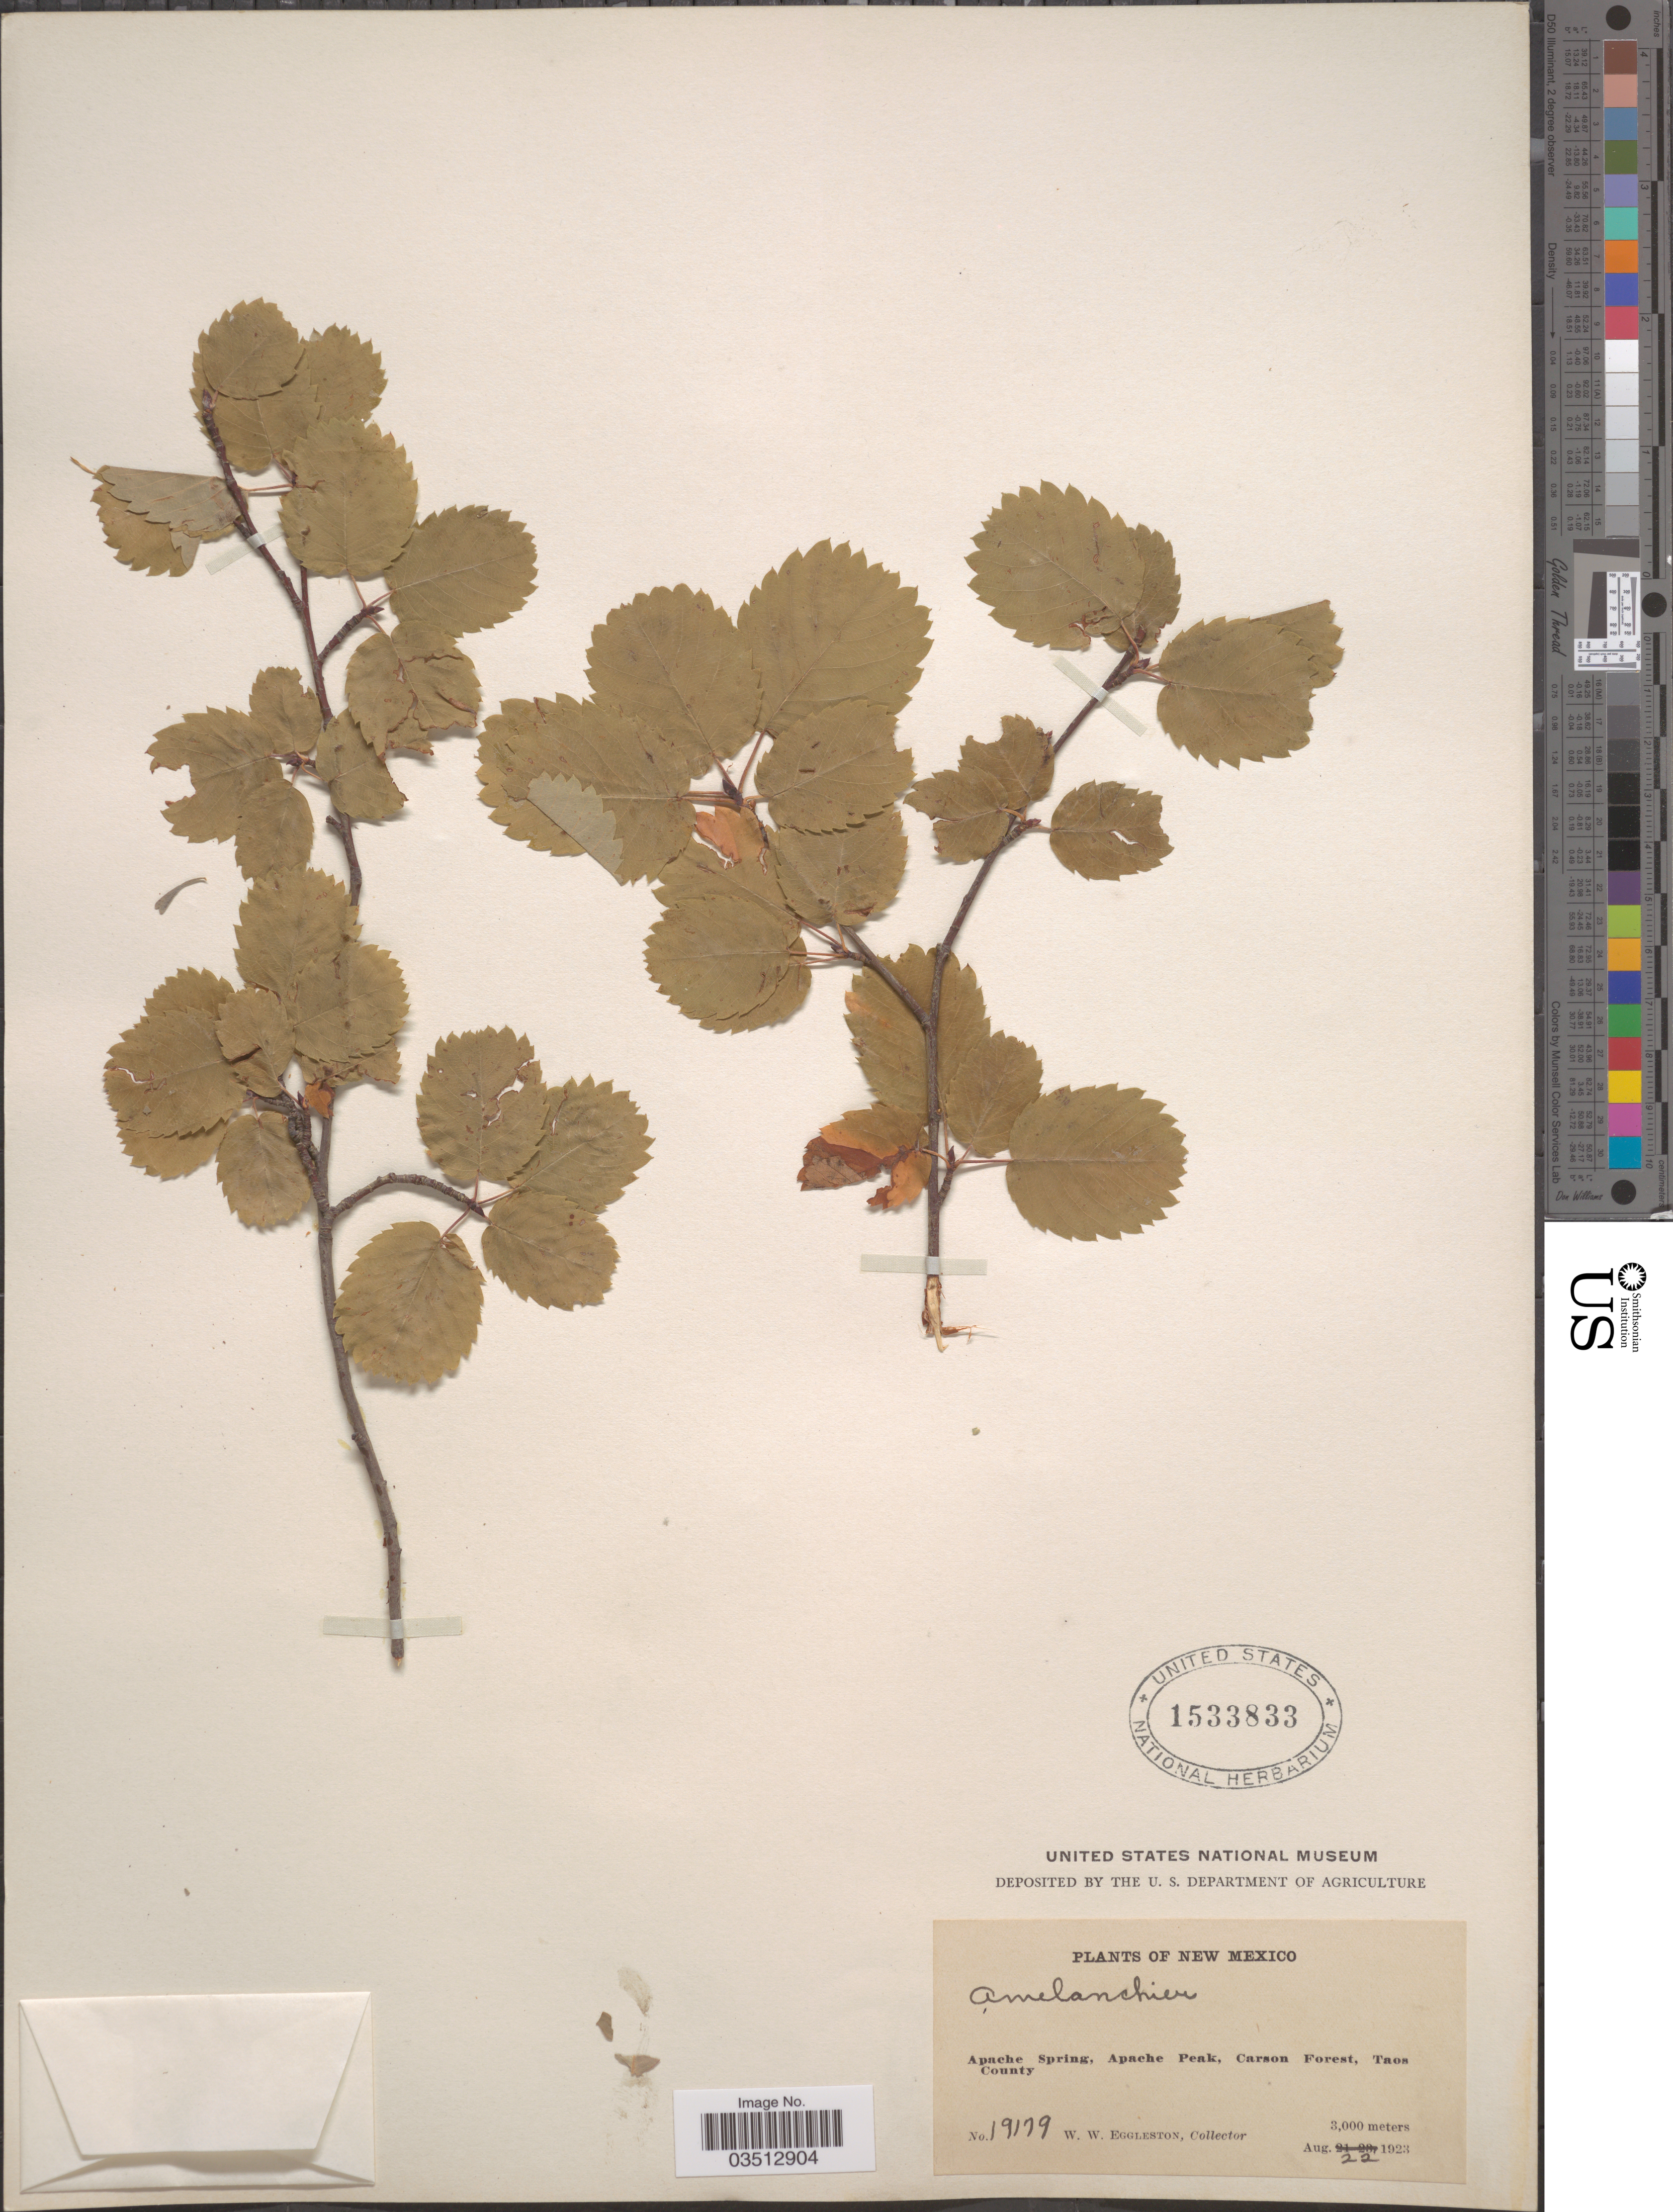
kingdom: Plantae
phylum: Tracheophyta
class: Magnoliopsida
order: Rosales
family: Rosaceae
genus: Amelanchier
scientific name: Amelanchier sp.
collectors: W. W. Eggleston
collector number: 19179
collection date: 1923-08-22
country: United States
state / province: New Mexico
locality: Apache Spring, Apache Peak, Carson Forest, Taos County.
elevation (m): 3000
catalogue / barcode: US 1533833